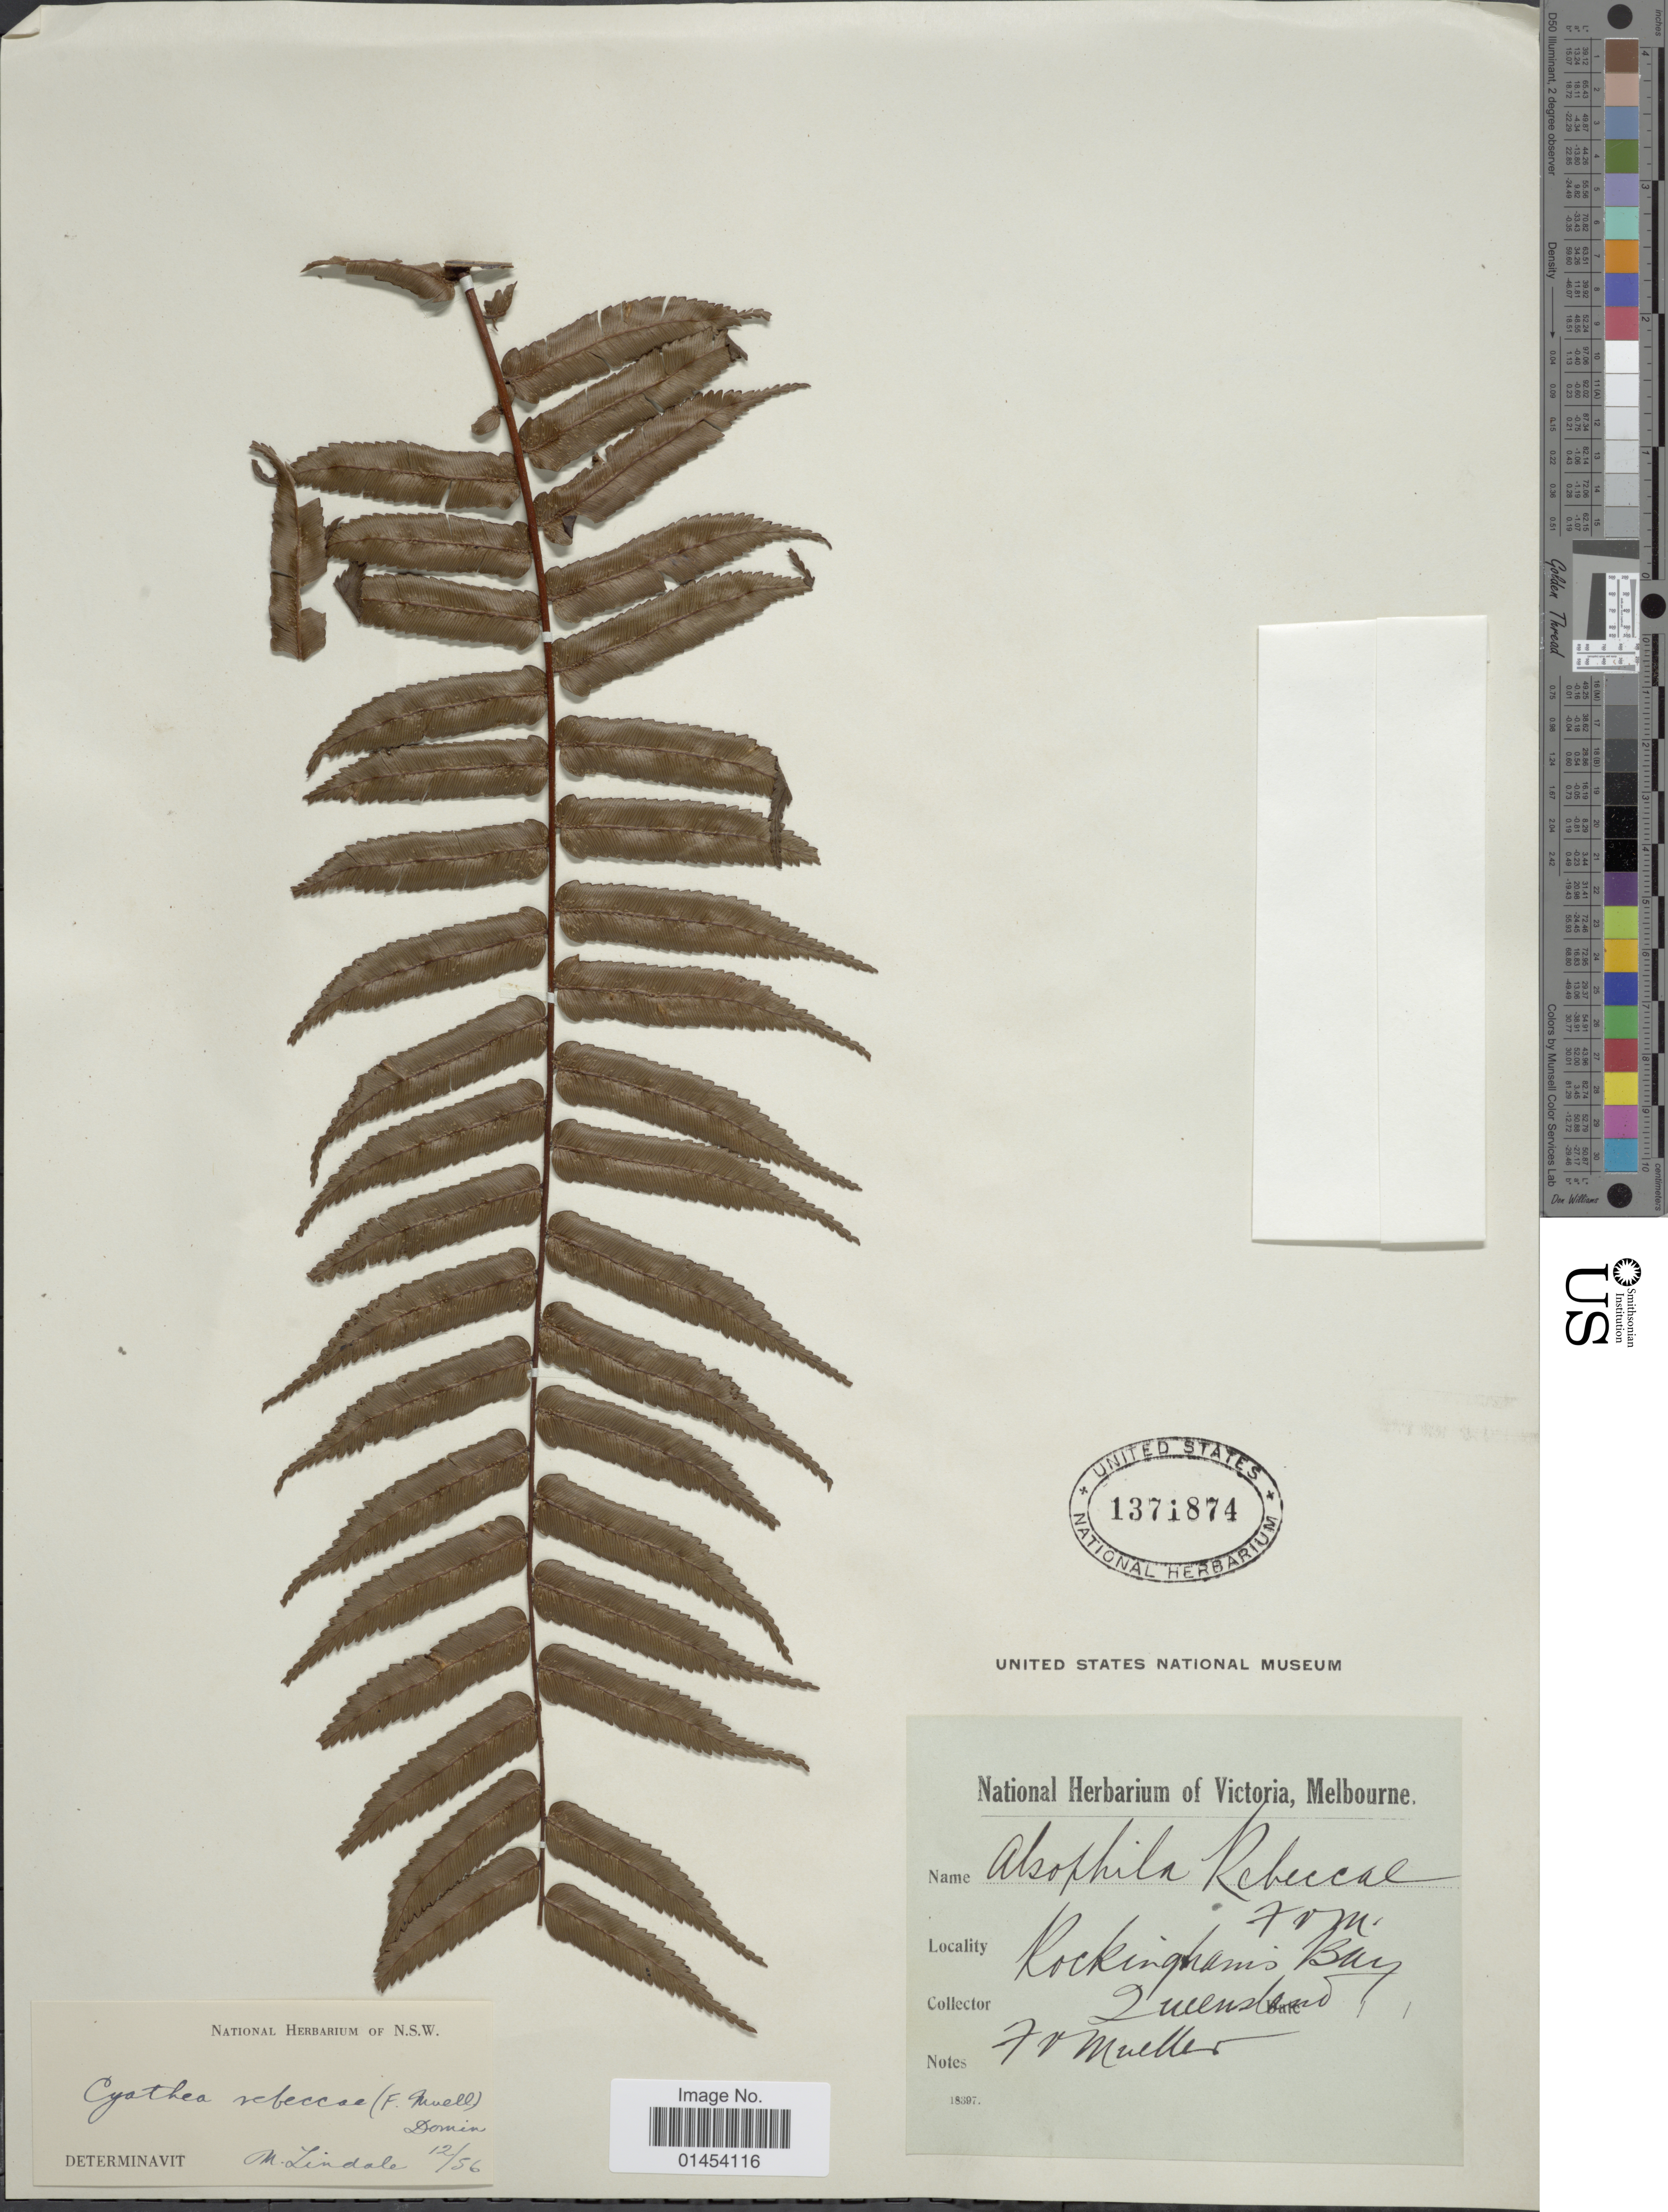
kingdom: Plantae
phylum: Tracheophyta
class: Polypodiopsida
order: Cyatheales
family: Cyatheaceae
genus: Cyathea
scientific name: Cyathea rebeccae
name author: (F. Muell.) Domin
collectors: F. Mueller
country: Australia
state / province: Queensland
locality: Rockingham's Bay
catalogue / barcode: US 1371874